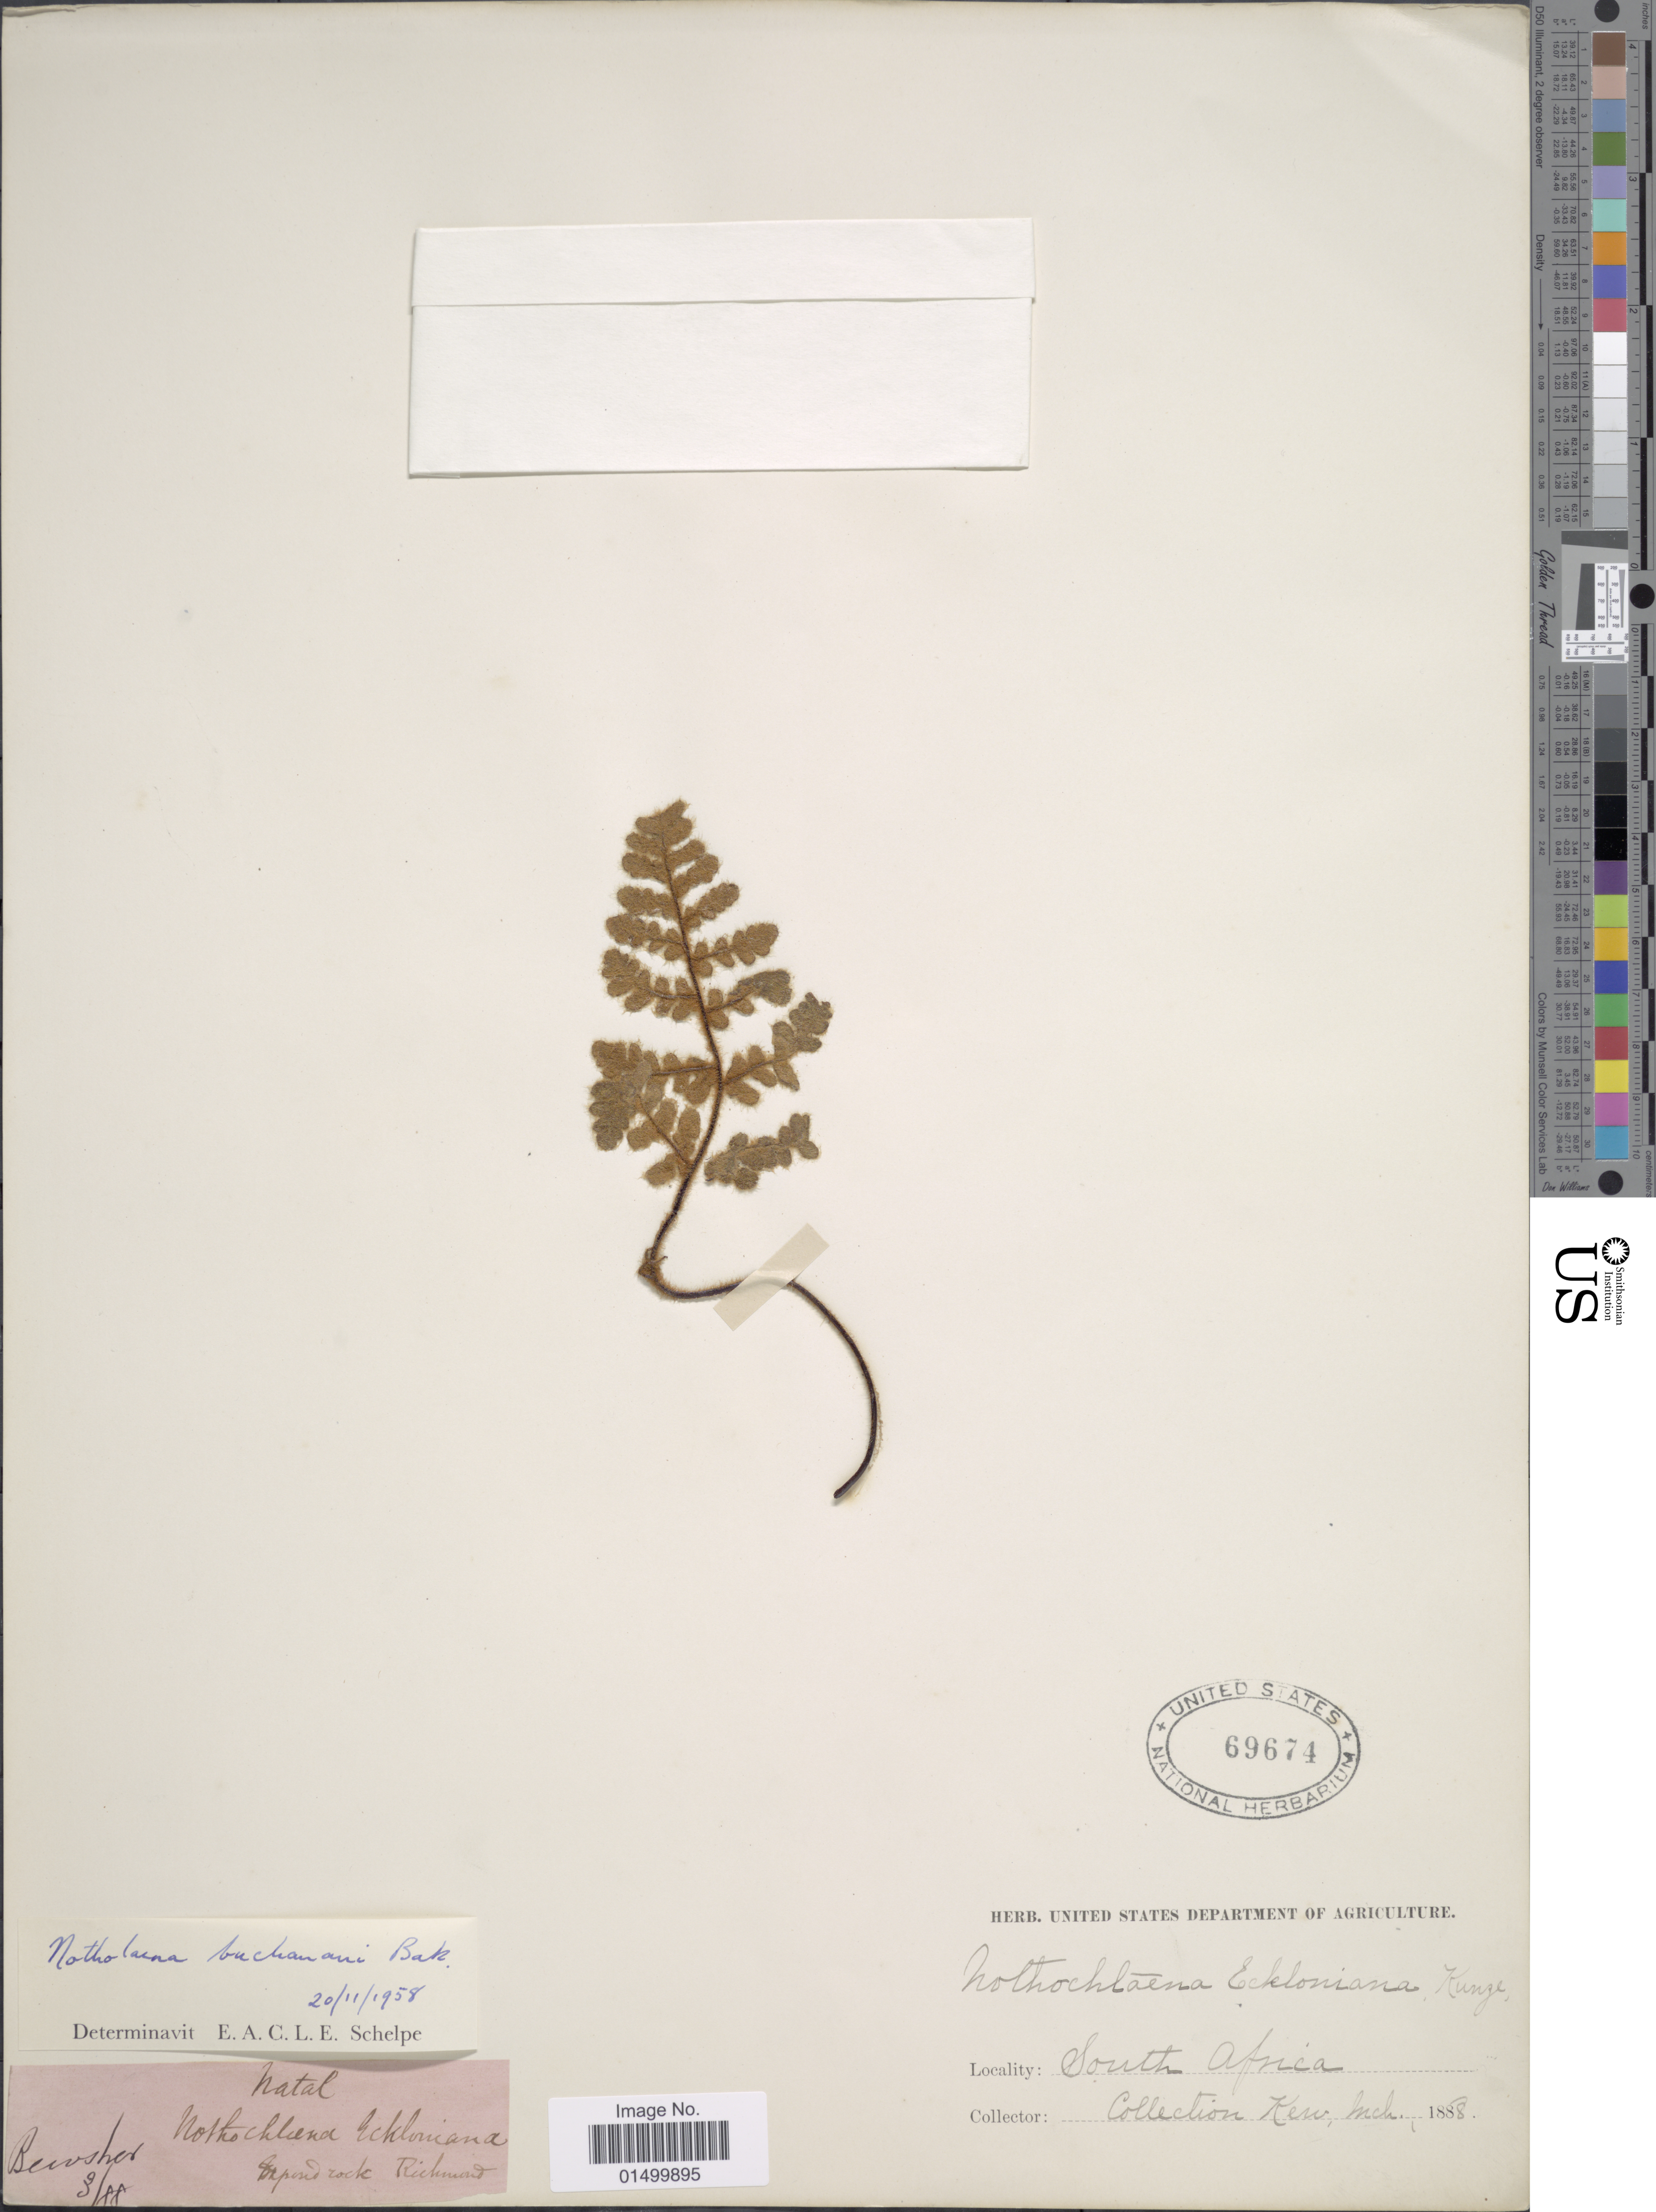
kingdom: Plantae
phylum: Tracheophyta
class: Polypodiopsida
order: Polypodiales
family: Pteridaceae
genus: Cheilanthes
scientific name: Cheilanthes buchananii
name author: Domin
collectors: C. Bewsher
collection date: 1888-03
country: South Africa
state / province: KwaZulu-Natal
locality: Natal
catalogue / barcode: US 69674